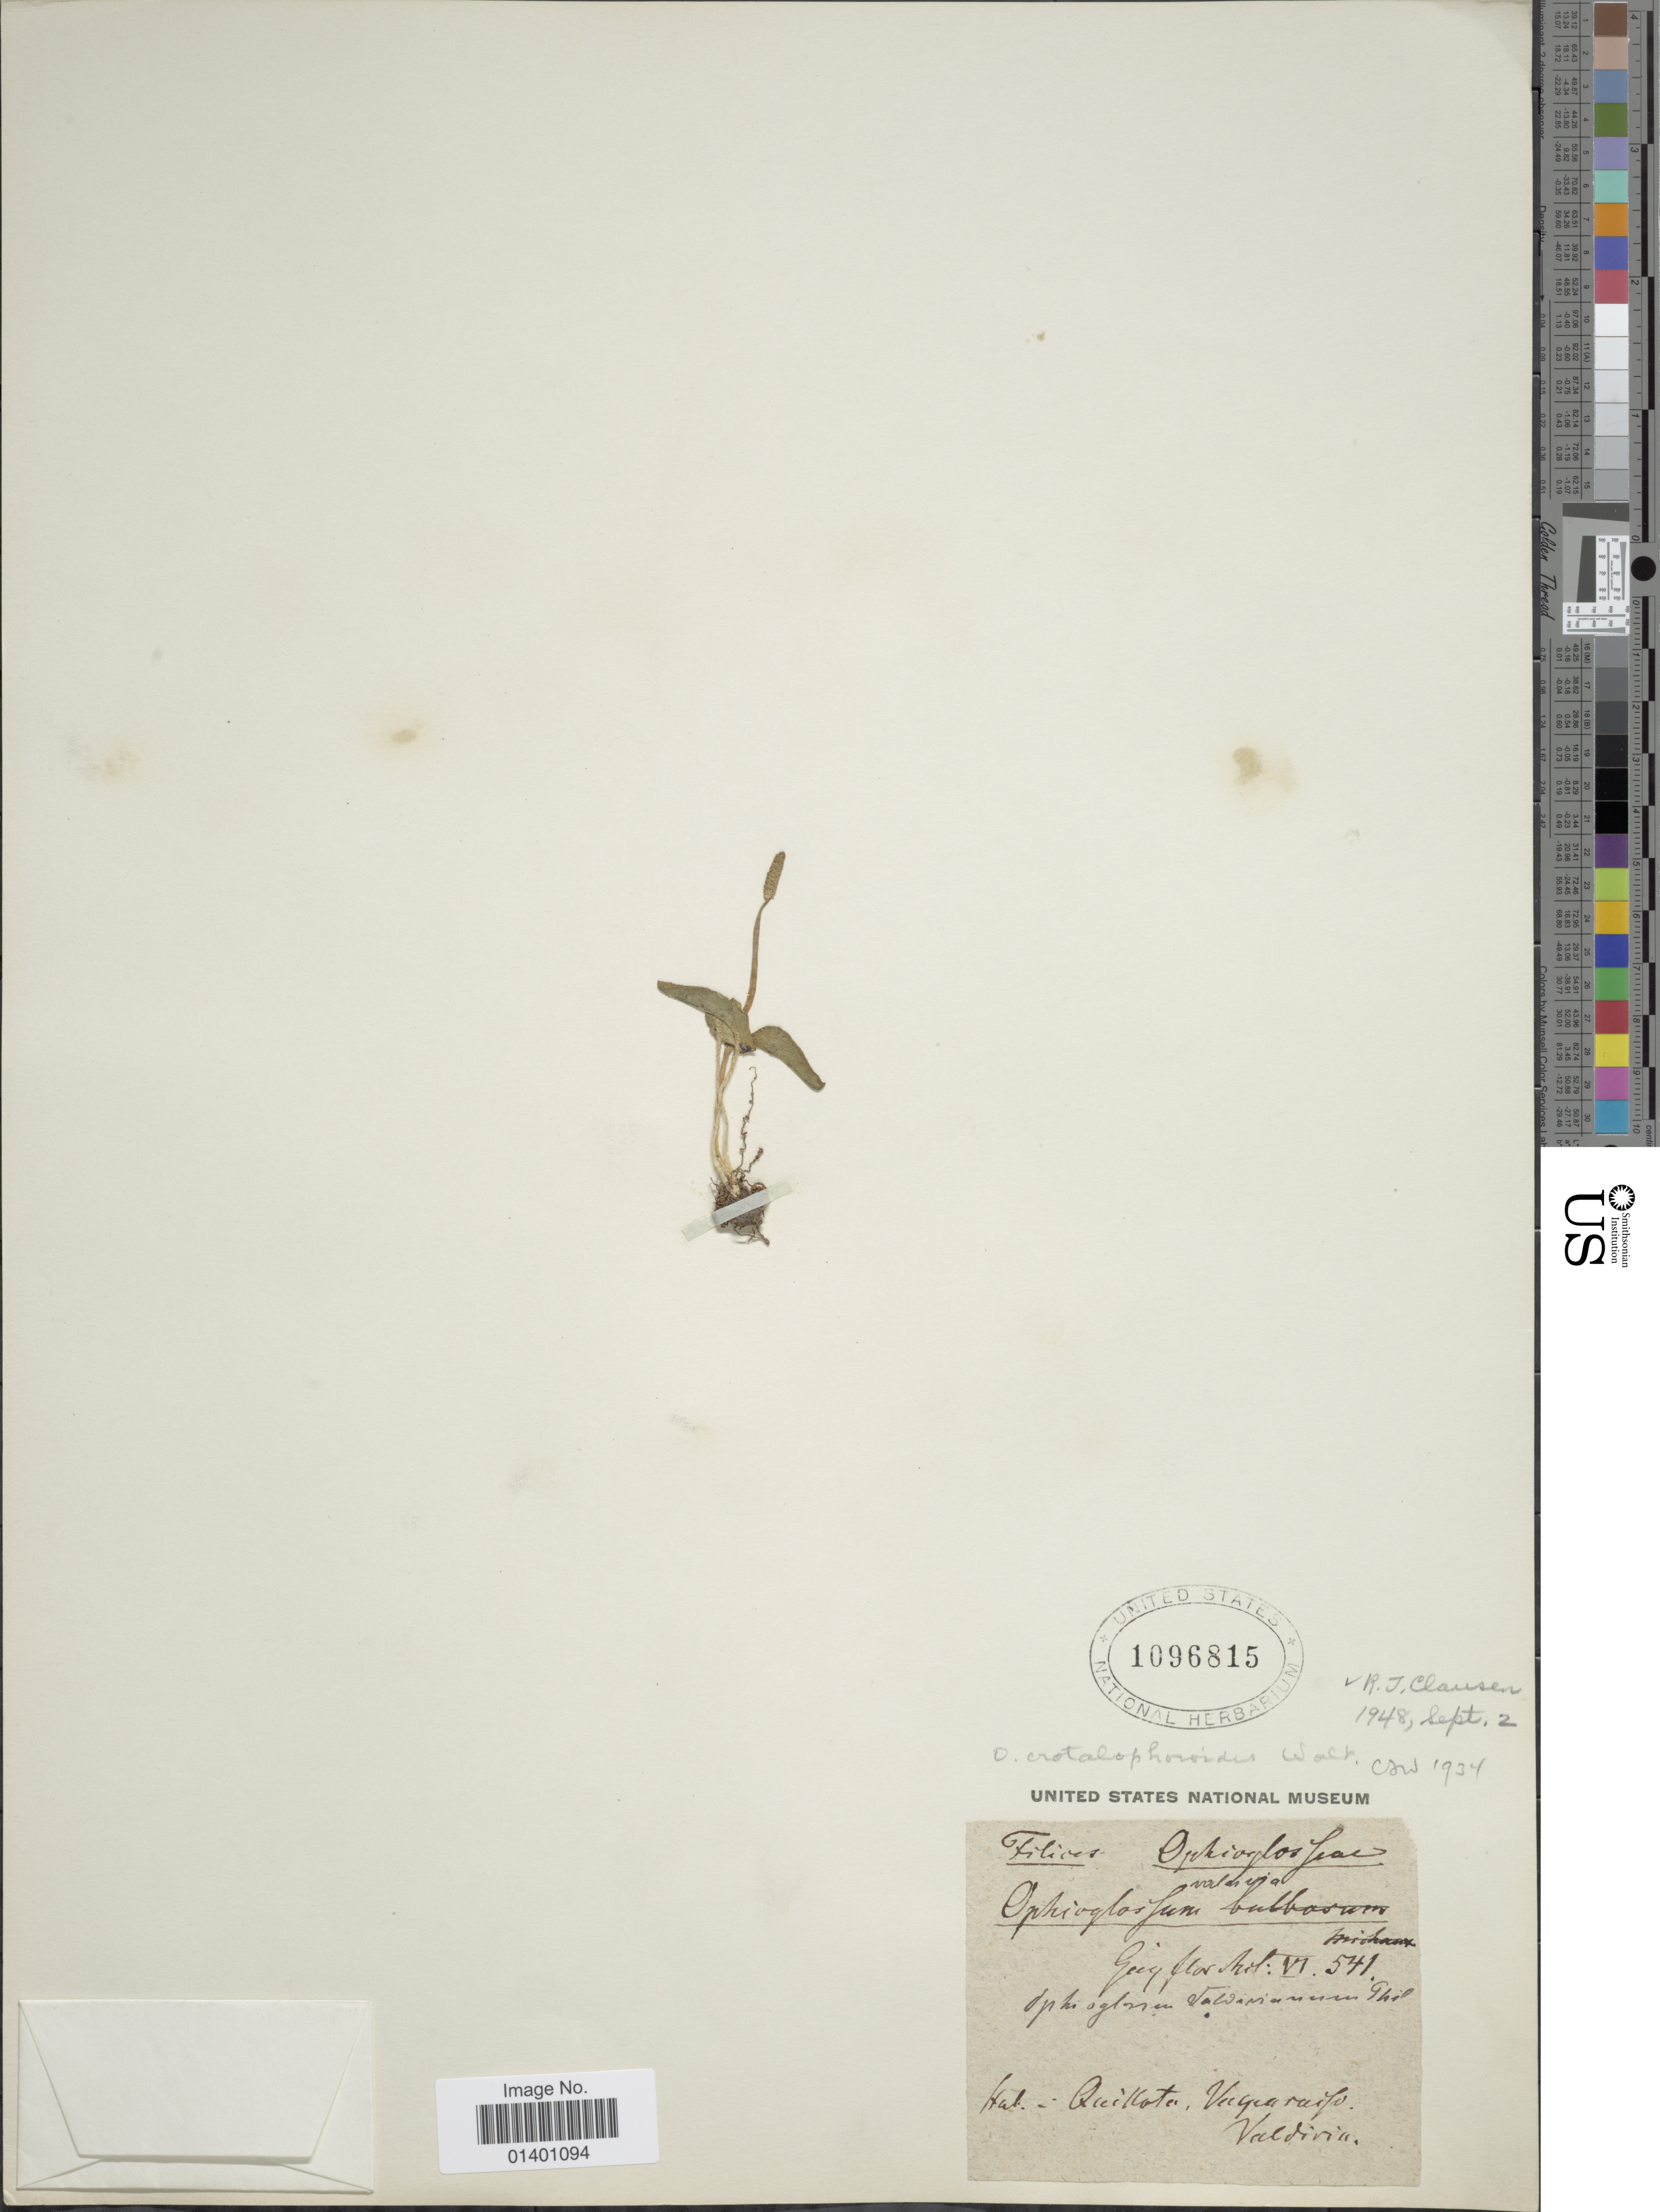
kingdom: Plantae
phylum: Tracheophyta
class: Polypodiopsida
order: Ophioglossales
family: Ophioglossaceae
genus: Ophioglossum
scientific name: Ophioglossum crotalophoroides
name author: Walter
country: Chile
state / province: Valparaiso (V)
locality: Valdivia. Quillota.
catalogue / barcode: US 1096815